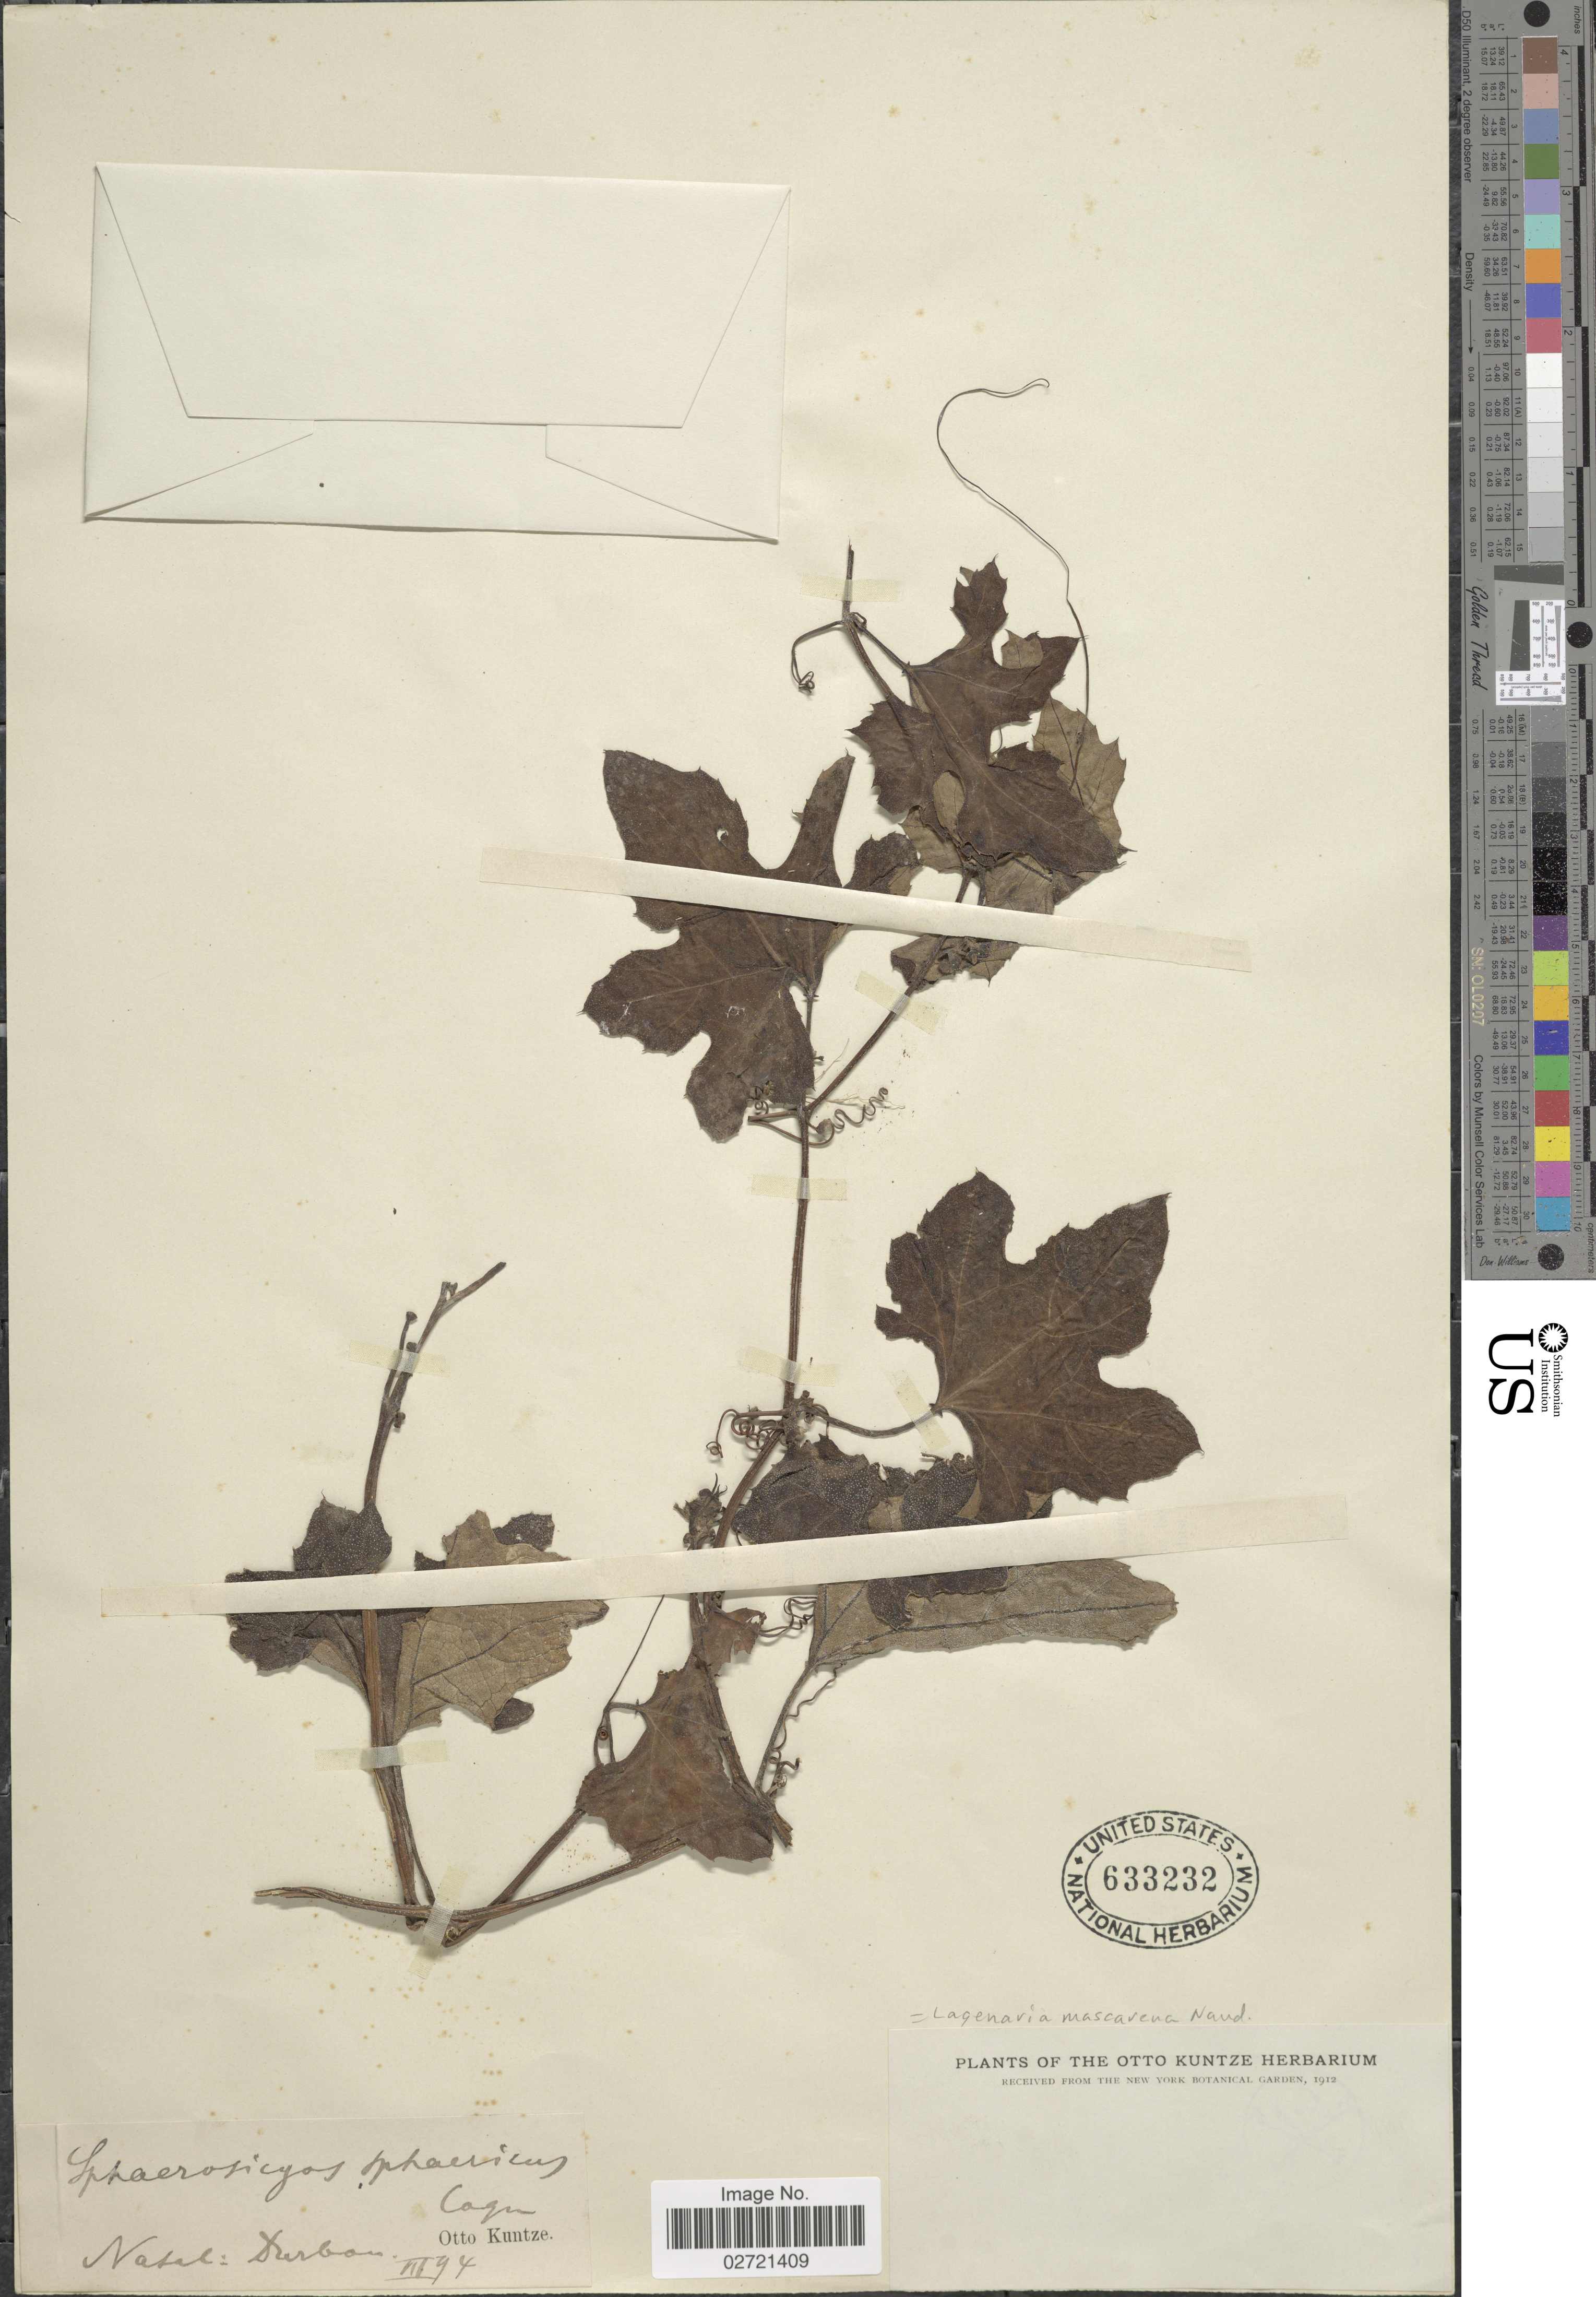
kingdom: Plantae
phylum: Tracheophyta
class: Magnoliopsida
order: Cucurbitales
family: Cucurbitaceae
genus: Lagenaria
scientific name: Lagenaria sphaerica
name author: (Sond.) Naudin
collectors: C.E.O. Kuntze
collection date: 1894-07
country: South Africa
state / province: KwaZulu-Natal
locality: Natal: Durban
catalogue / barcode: US 633232